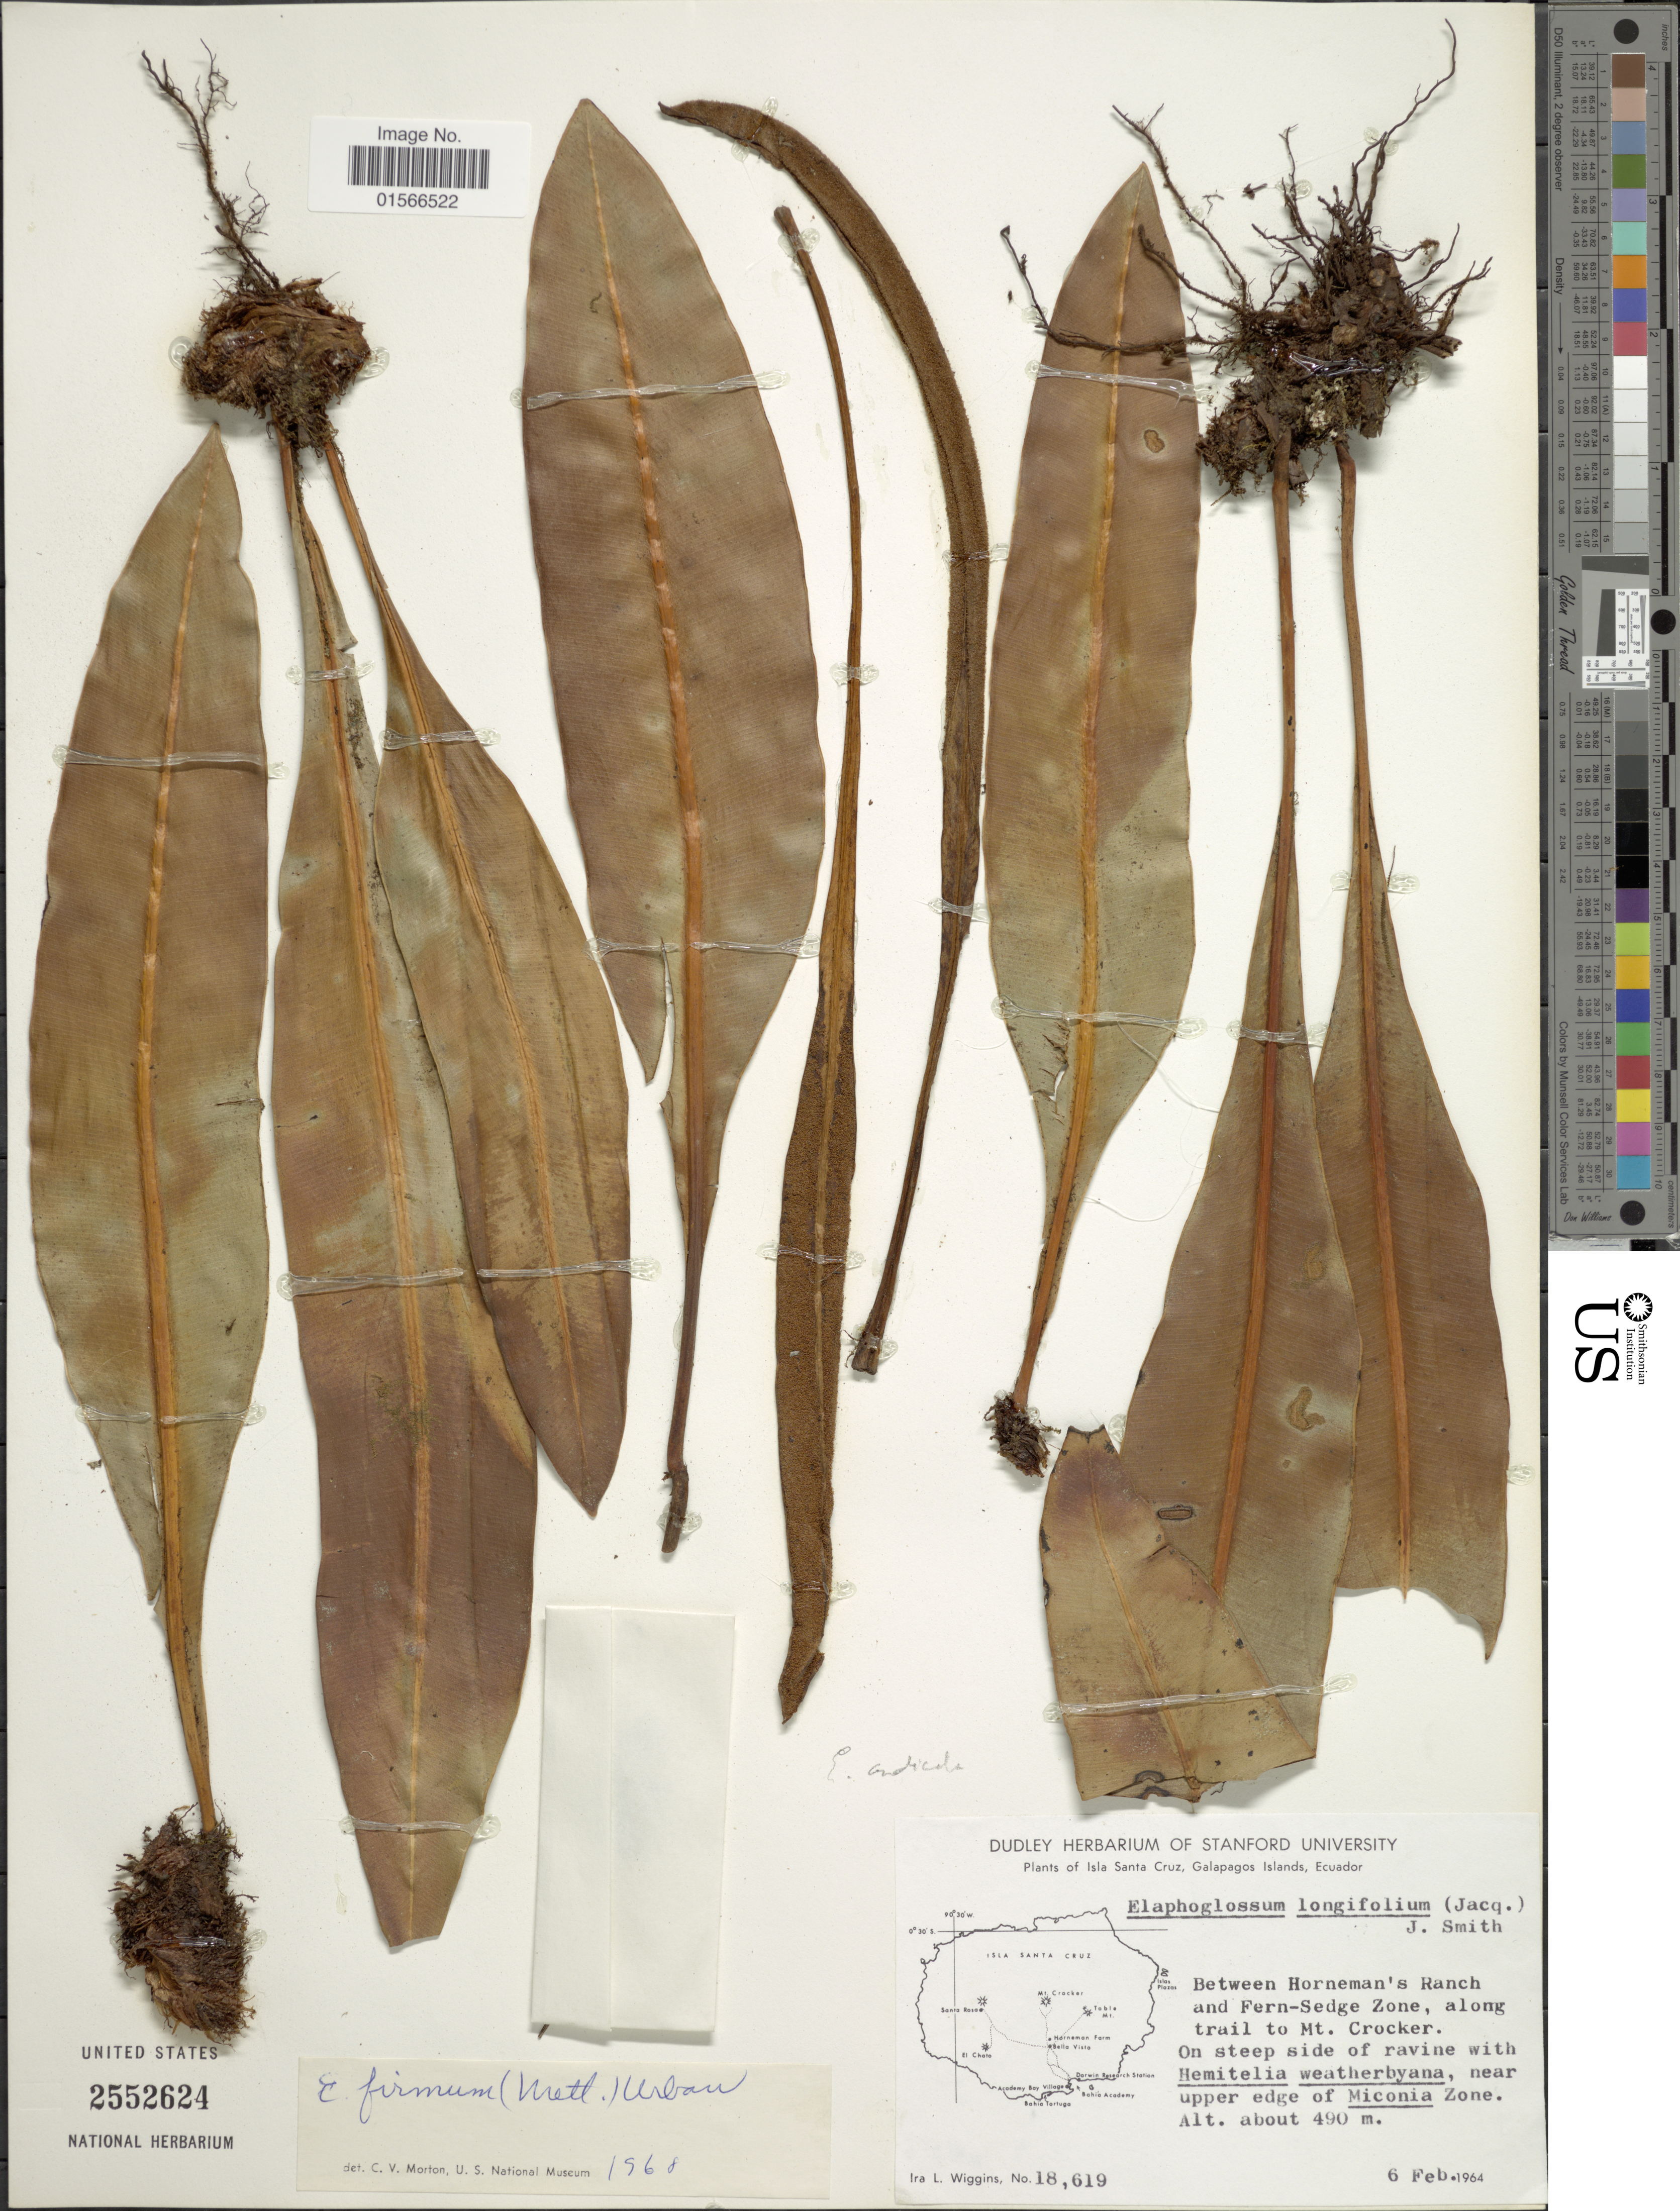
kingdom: Plantae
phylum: Tracheophyta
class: Polypodiopsida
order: Polypodiales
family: Dryopteridaceae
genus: Elaphoglossum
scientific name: Elaphoglossum firmum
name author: (Mett.) Urb.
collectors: I. L. Wiggins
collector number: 18619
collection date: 1964-02-06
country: Ecuador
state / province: Colón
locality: Isla Santa Cruz, Galapagos Islands, Between Horneman's Ranch and Fern-Sedge Zone, along trail to Mt Crocker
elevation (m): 490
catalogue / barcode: US 2552624